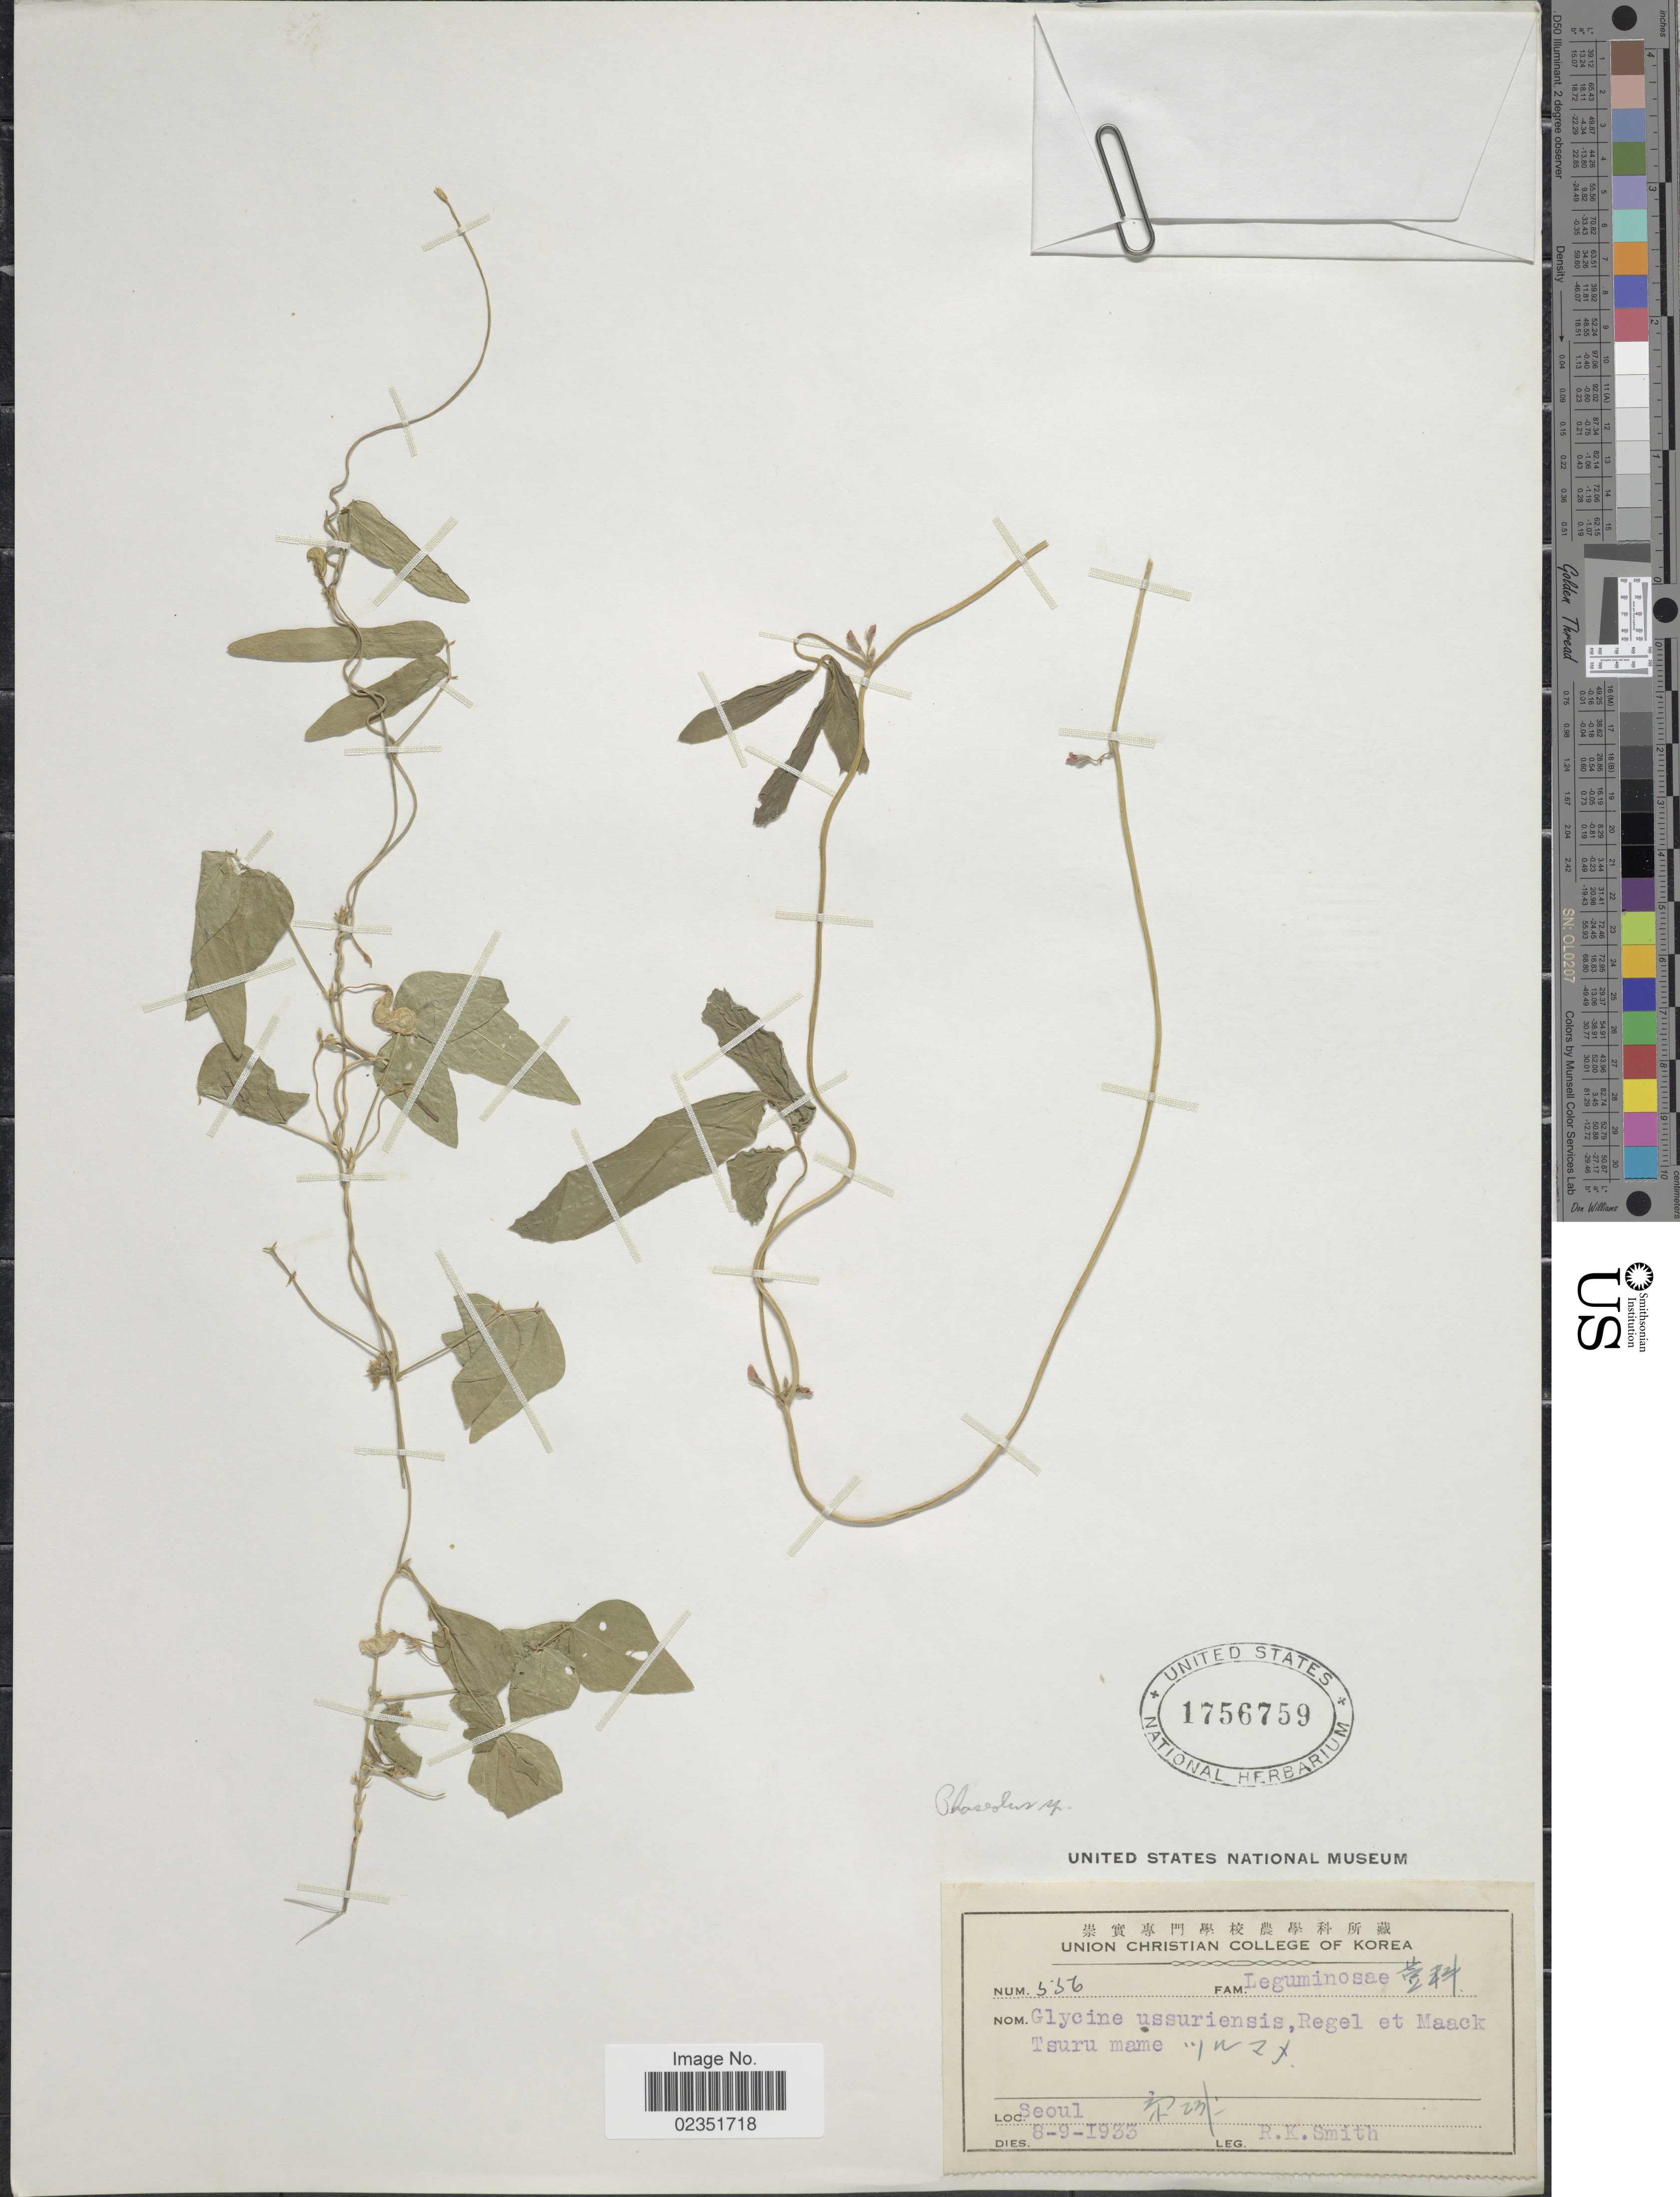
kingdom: Plantae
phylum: Tracheophyta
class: Magnoliopsida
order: Fabales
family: Fabaceae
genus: Phaseolus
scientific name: Phaseolus sp.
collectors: R. Smith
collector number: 556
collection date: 1933-09-08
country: South Korea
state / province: Seoul Special City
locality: Seoul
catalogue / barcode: US 1756759